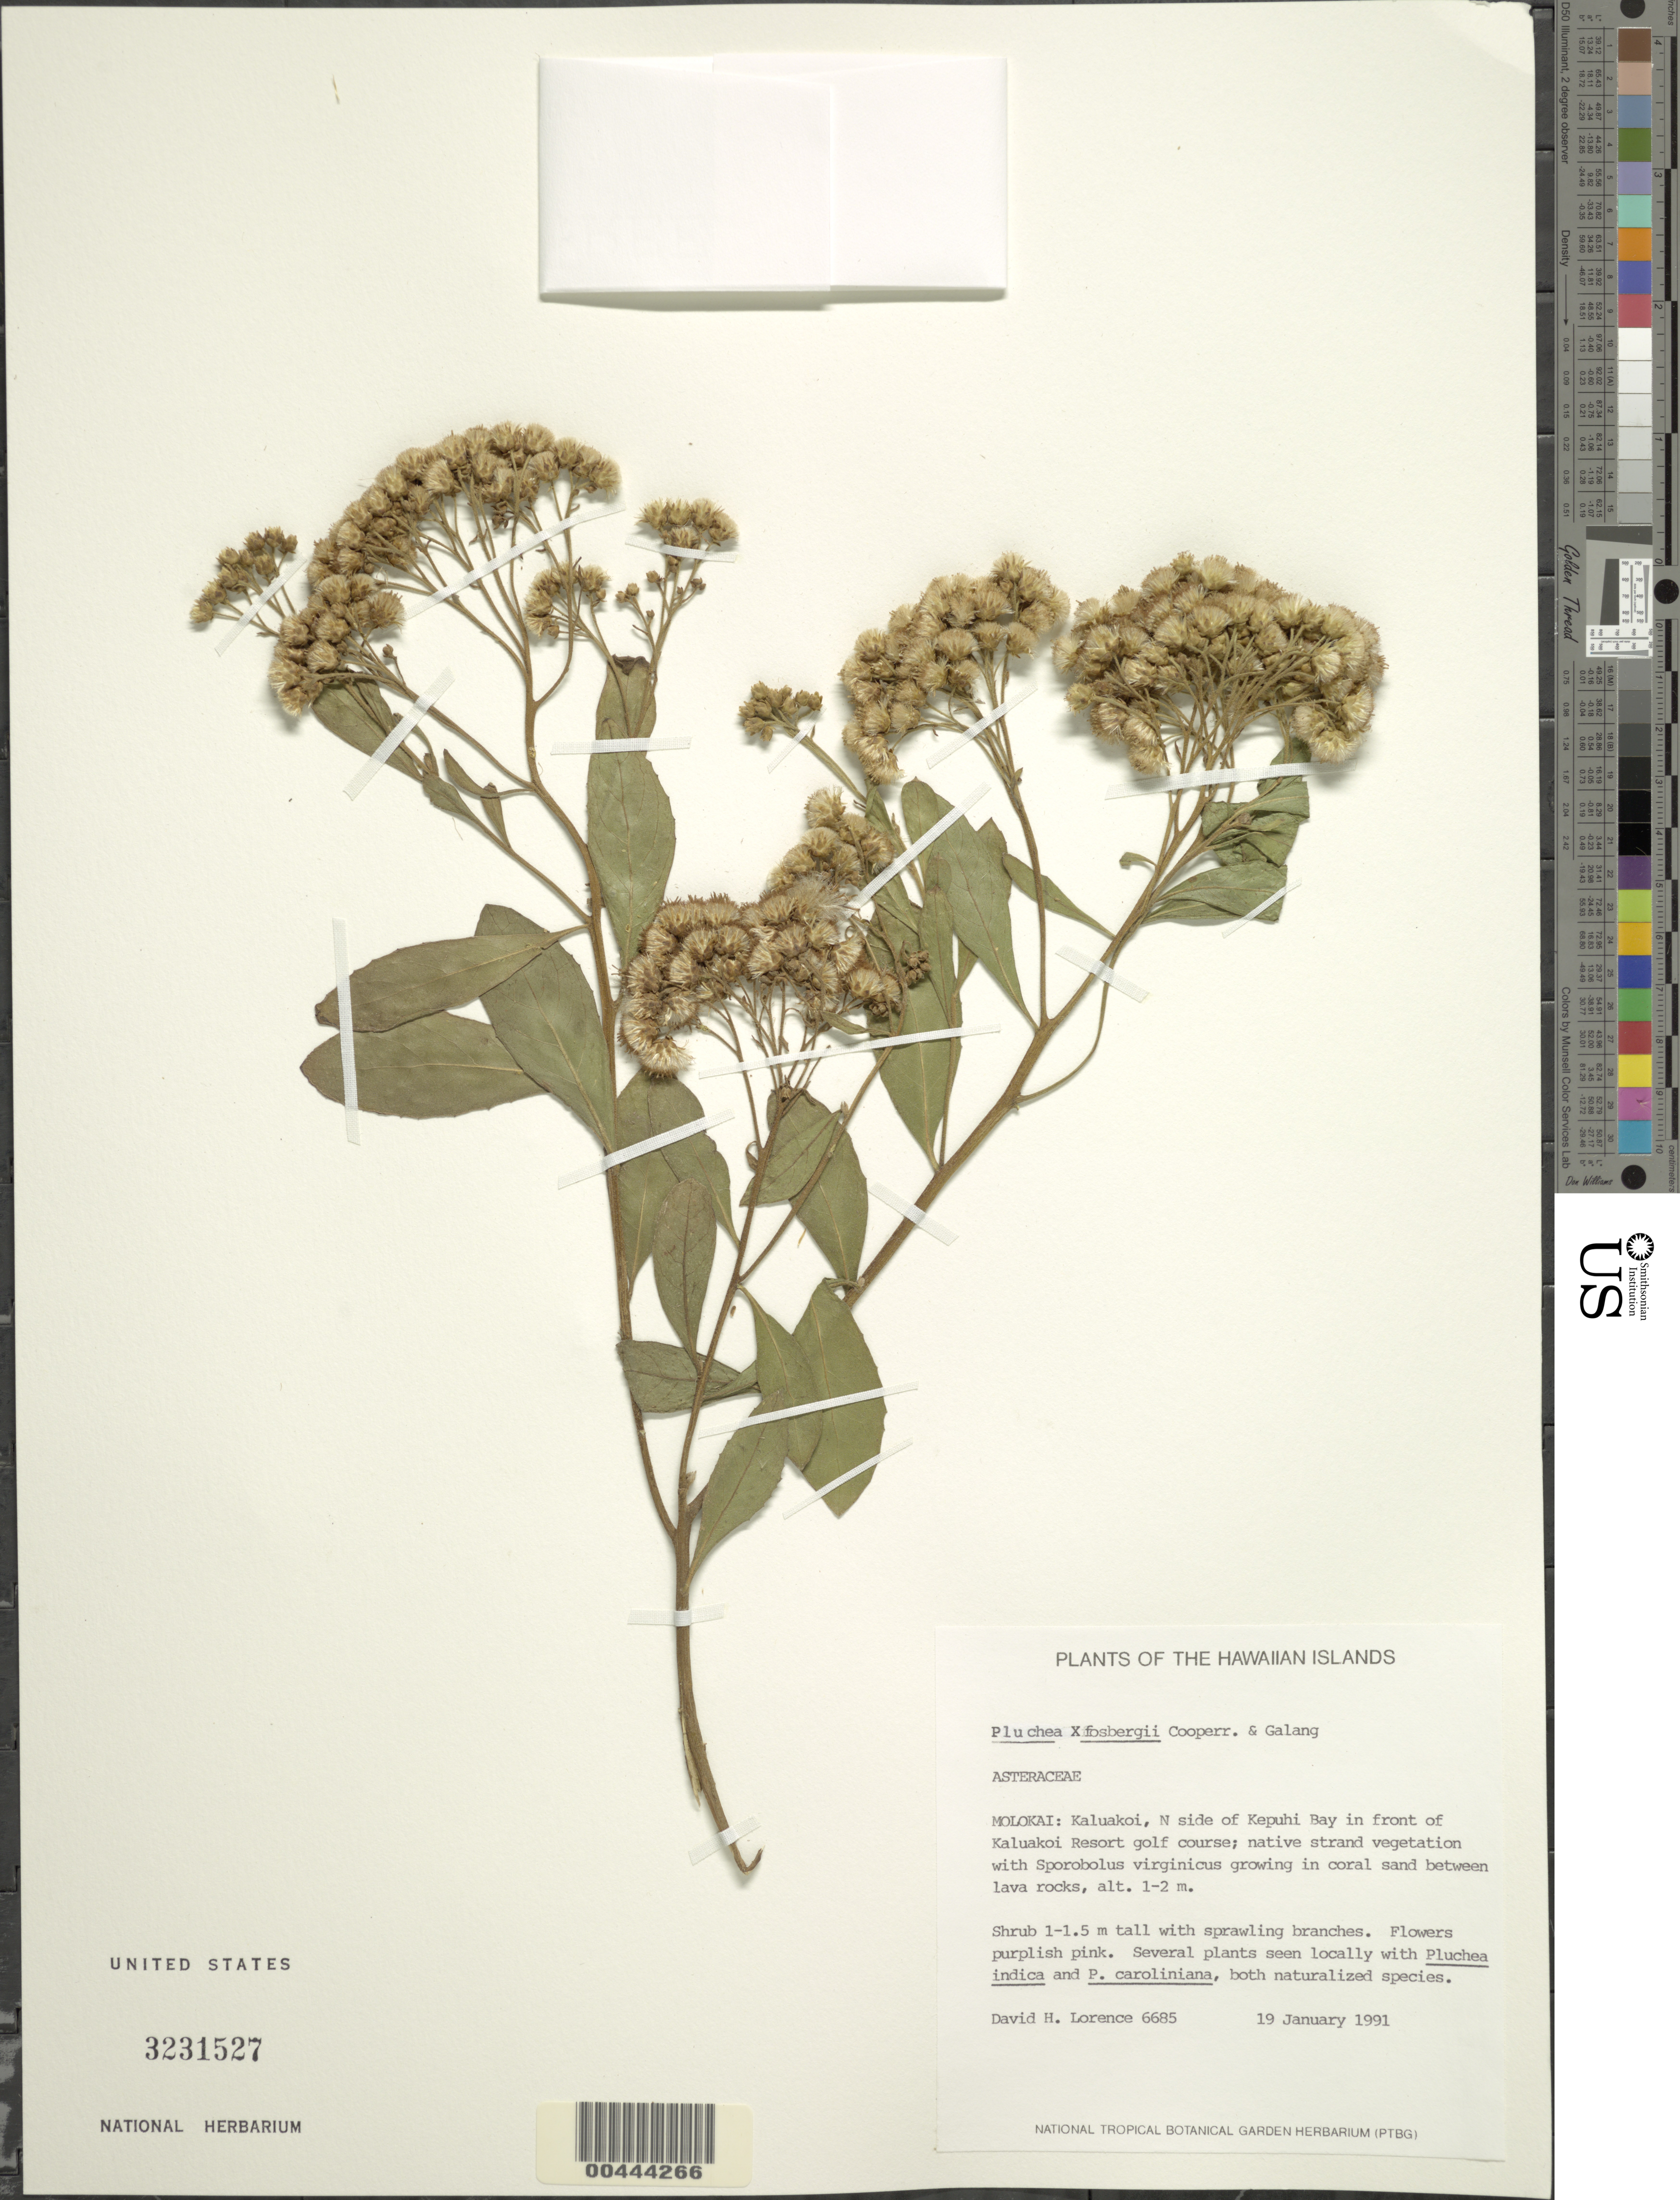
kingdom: Plantae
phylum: Tracheophyta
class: Magnoliopsida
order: Asterales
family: Asteraceae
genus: Pluchea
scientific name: Pluchea x fosbergii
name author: Cooperr. & Galang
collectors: D. Lorence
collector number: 6685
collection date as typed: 19 Jan 1991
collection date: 1991-01-19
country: United States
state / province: Hawaii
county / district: Maui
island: Moloka'i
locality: Kaluakoi, N side of Kepuhi Bay in front of Kaluakoi Resort golf course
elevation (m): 1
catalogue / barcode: US 3231527